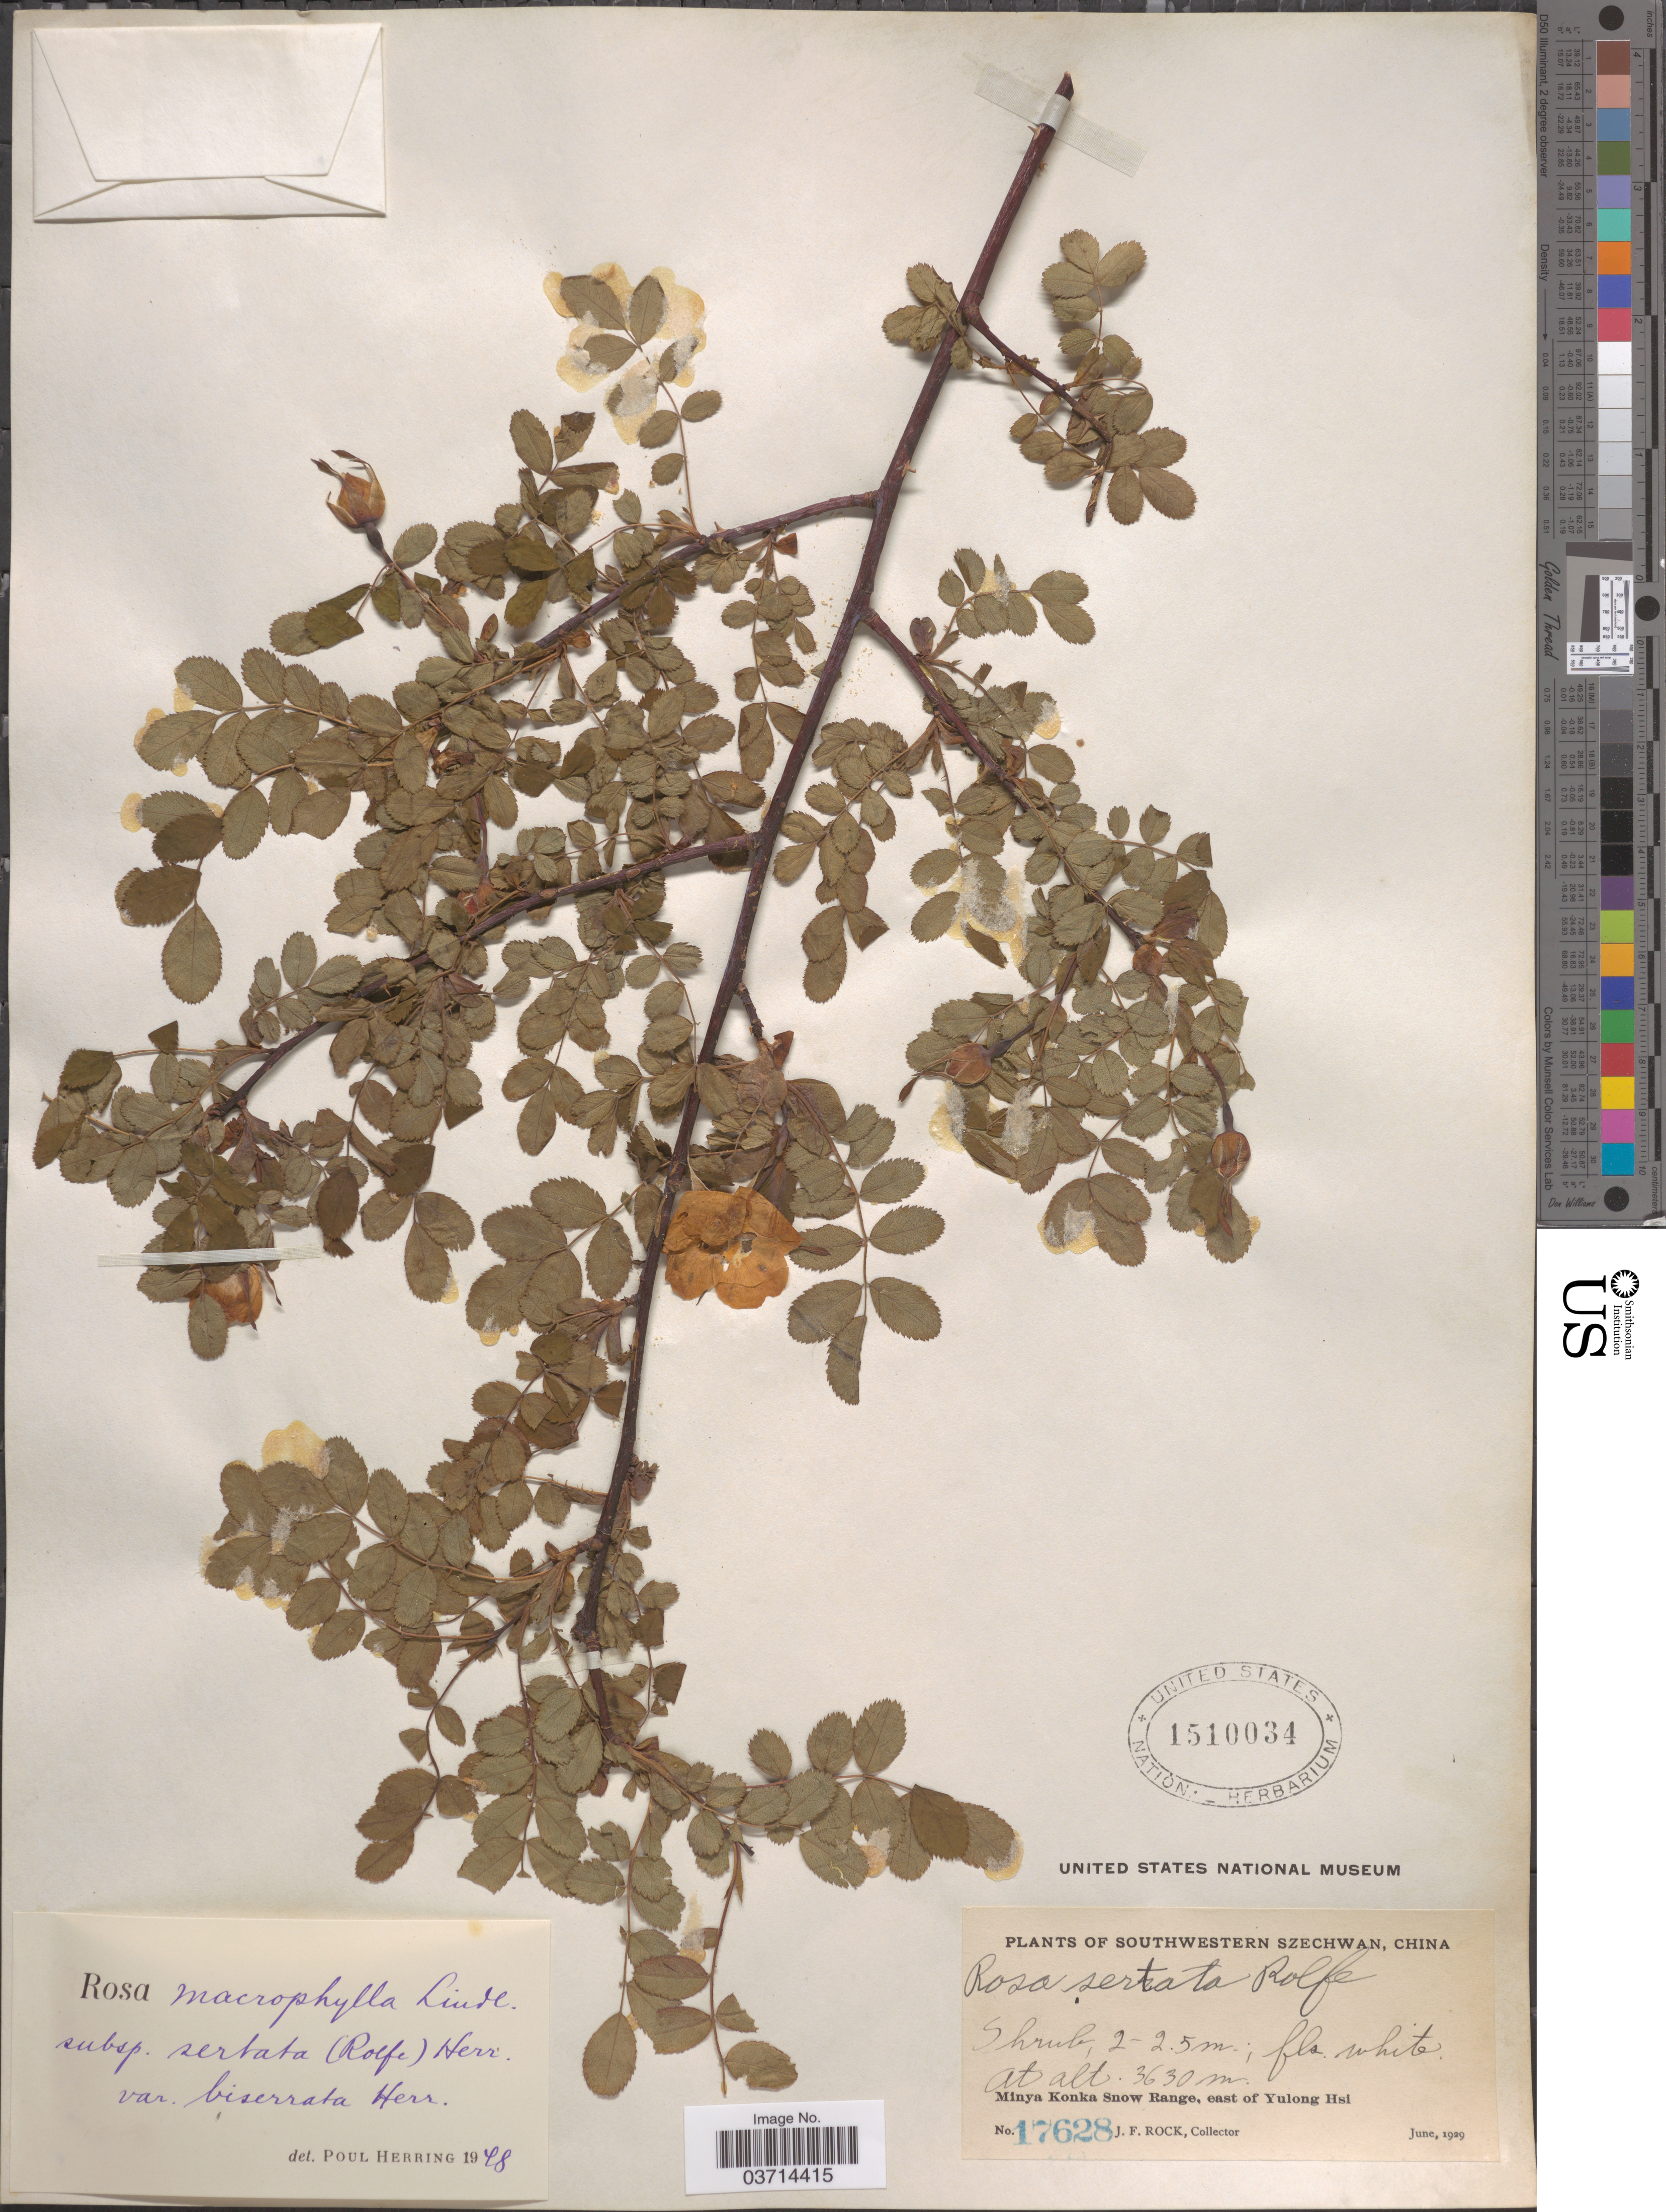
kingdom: Plantae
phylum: Tracheophyta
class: Magnoliopsida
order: Rosales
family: Rosaceae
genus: Rosa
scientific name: Rosa sertata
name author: Rolfe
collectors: J. Rock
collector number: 17628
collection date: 1929-06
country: China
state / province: Sichuan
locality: Southwestern Szechwan. Minya Konka Snow Range, east of Yulong Hsi.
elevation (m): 3630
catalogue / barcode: US 1510034